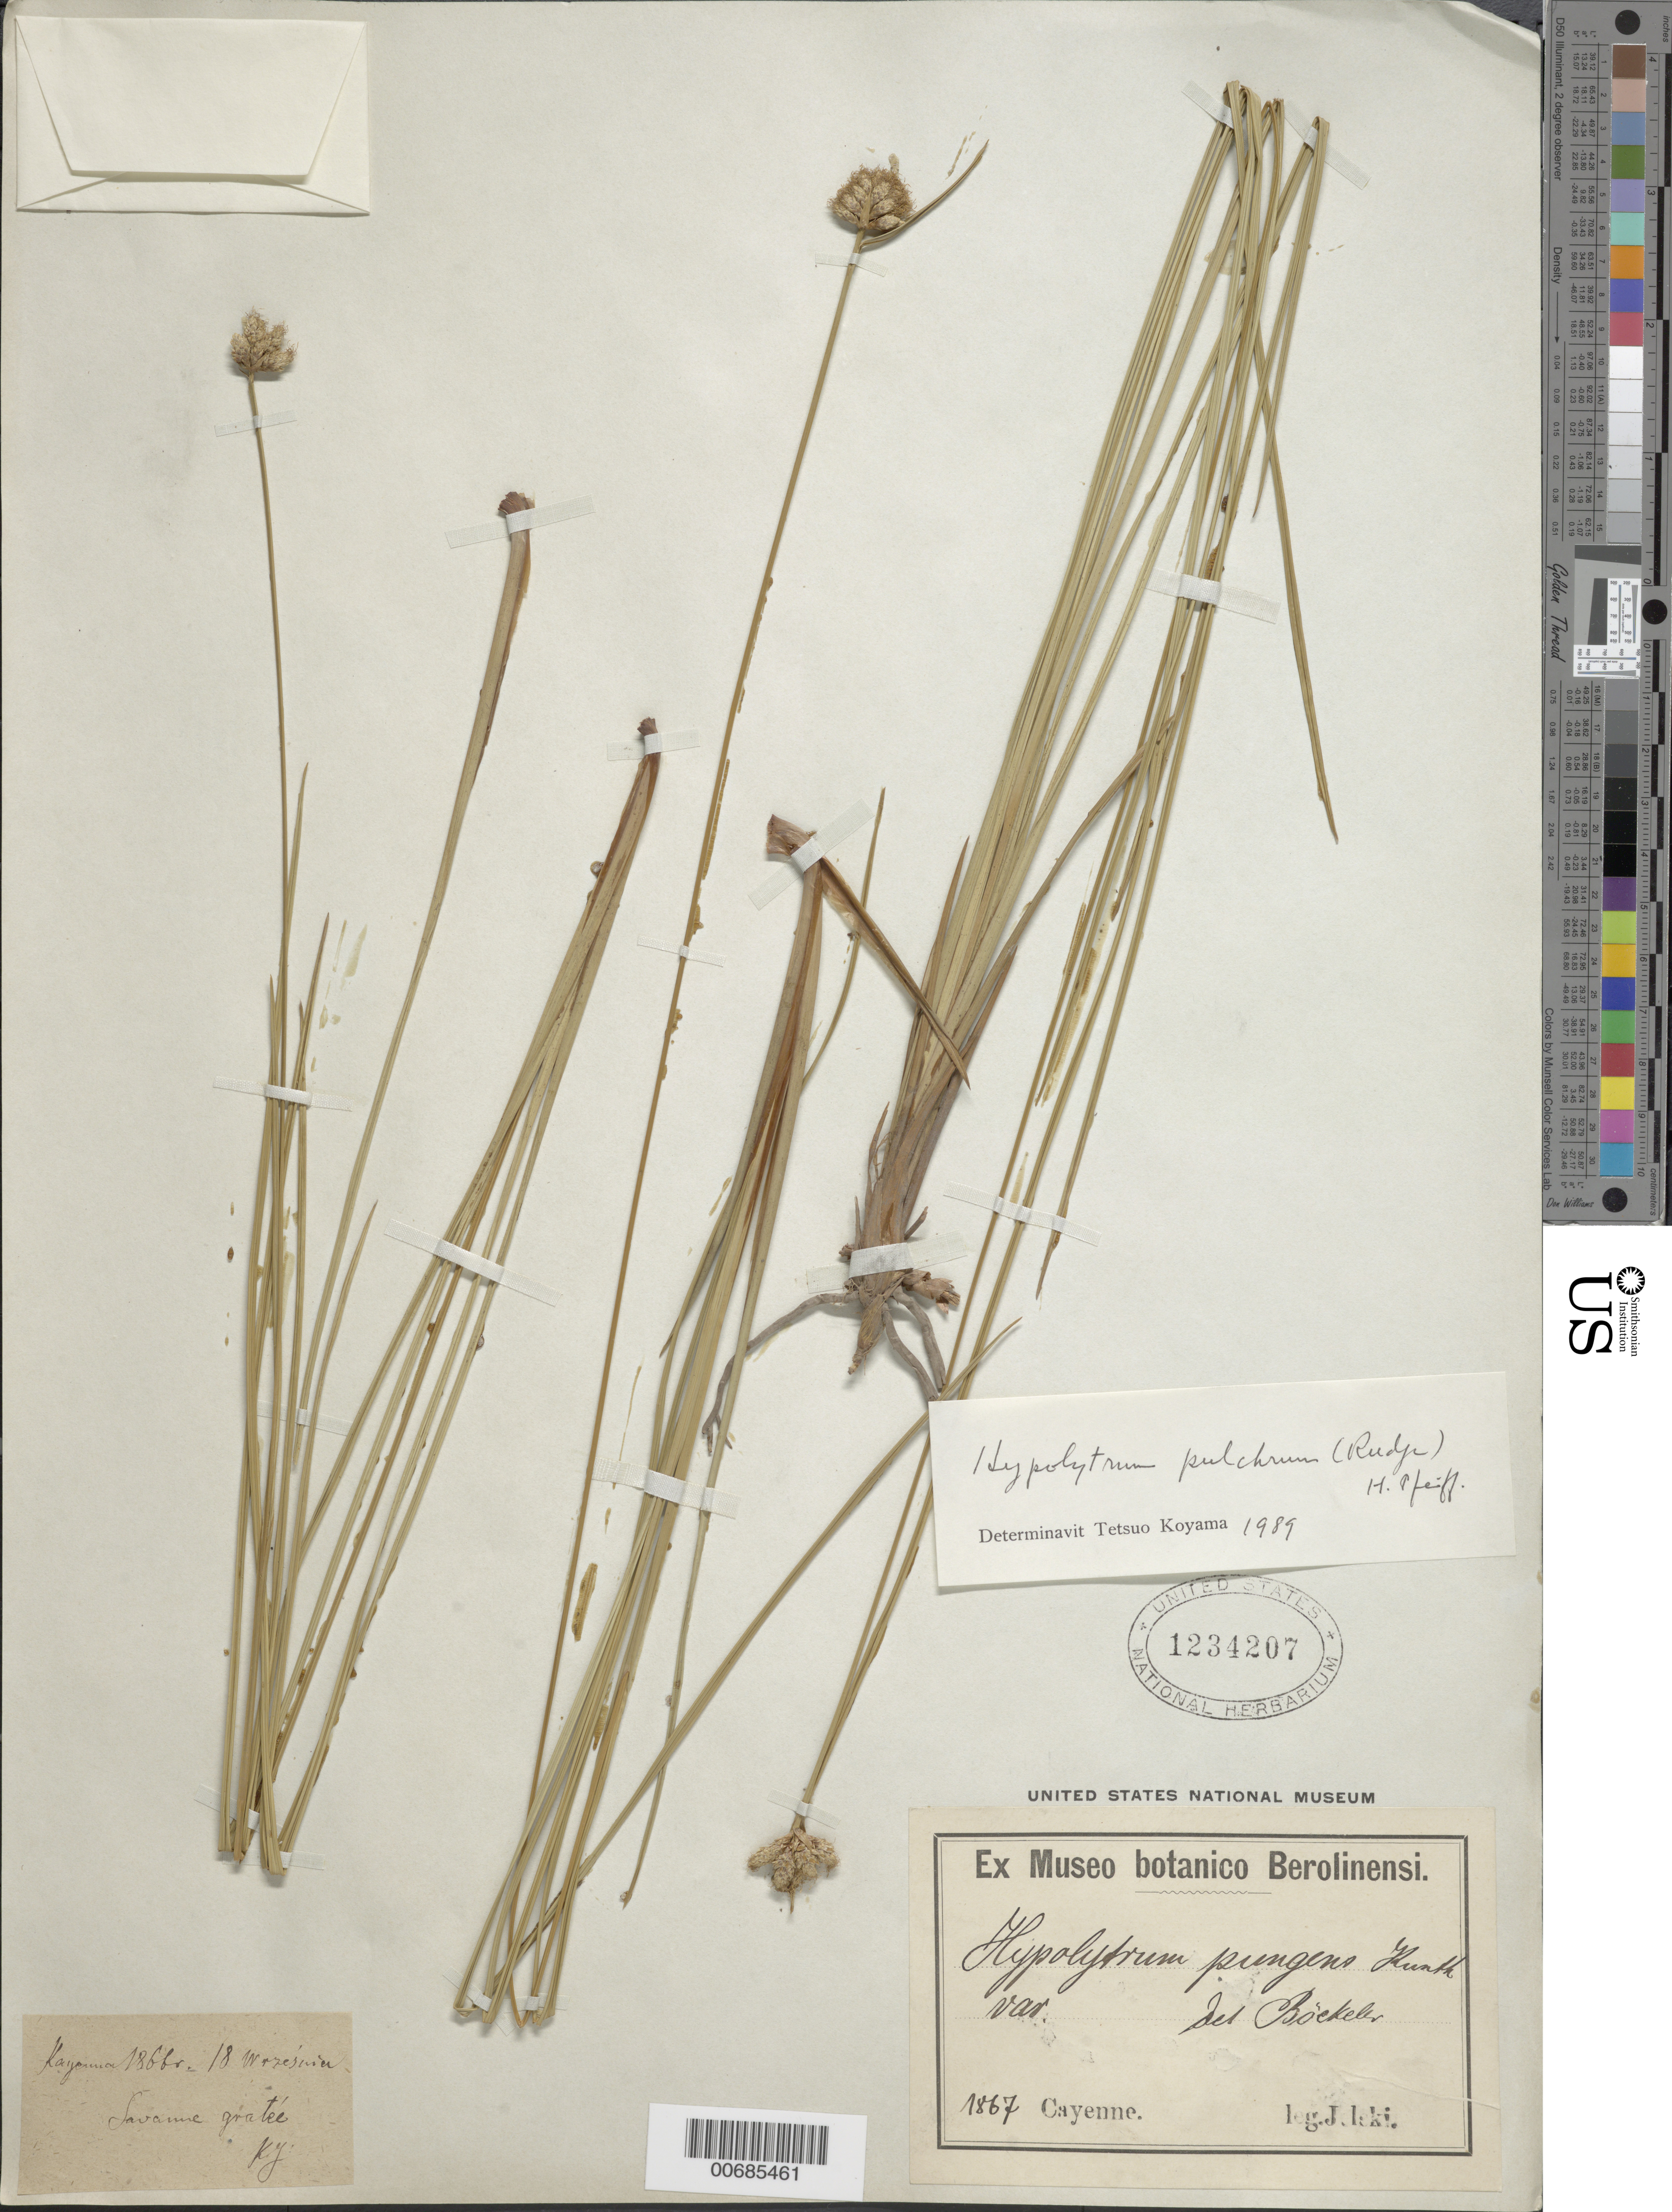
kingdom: Plantae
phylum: Tracheophyta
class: Liliopsida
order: Poales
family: Cyperaceae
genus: Hypolytrum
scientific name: Hypolytrum pulchrum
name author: (Rudge) H. Pfeiff.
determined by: Koyama, Tetsuo M.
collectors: H. Jelski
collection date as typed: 1867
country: French Guiana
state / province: Cayenne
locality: Cayenne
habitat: Savanna gratio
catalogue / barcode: US 1234207